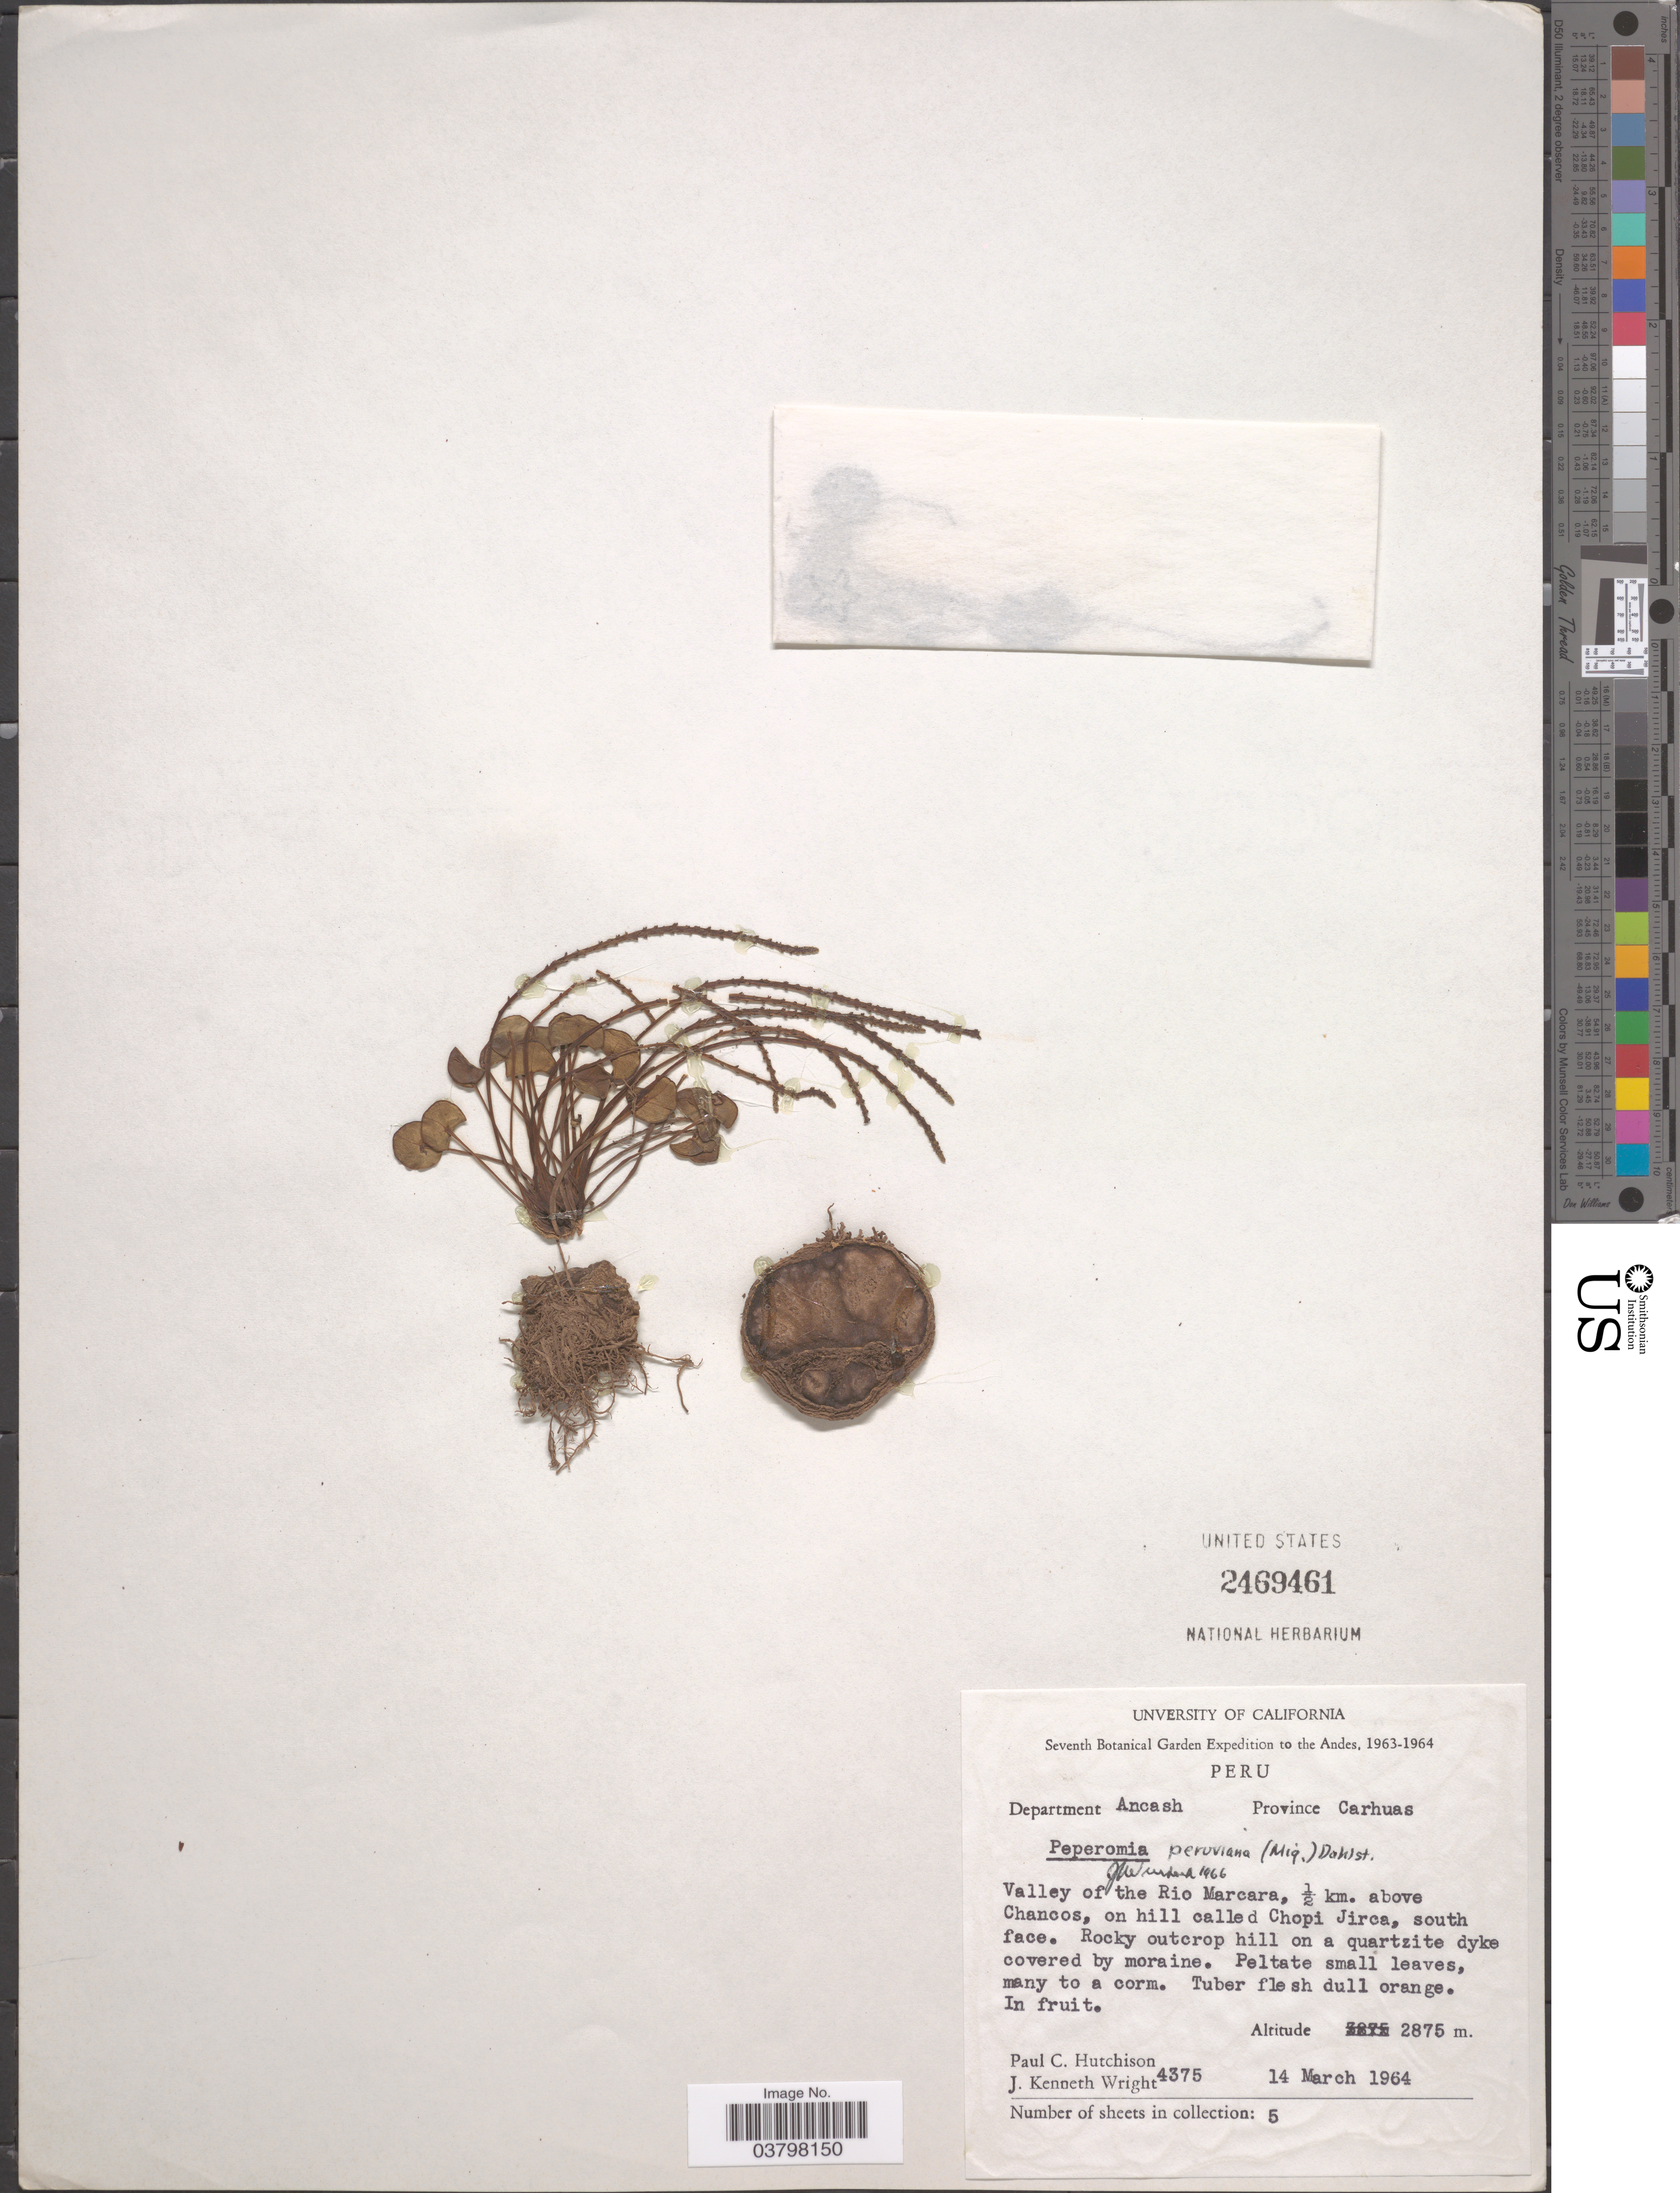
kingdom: Plantae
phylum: Tracheophyta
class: Magnoliopsida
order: Piperales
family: Piperaceae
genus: Peperomia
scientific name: Peperomia peruviana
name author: (Miq.) Dahlst.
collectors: P. C. Hutchison & J. K. Wright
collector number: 4375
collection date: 1964-03-14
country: Peru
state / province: Ancash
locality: The Andes. Department Ancash. Province Carhuas. Valley of the Rio Marcara, ½ km. above Chancos, on hill called Chopi Jirca, south face.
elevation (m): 2875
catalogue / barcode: US 2469461